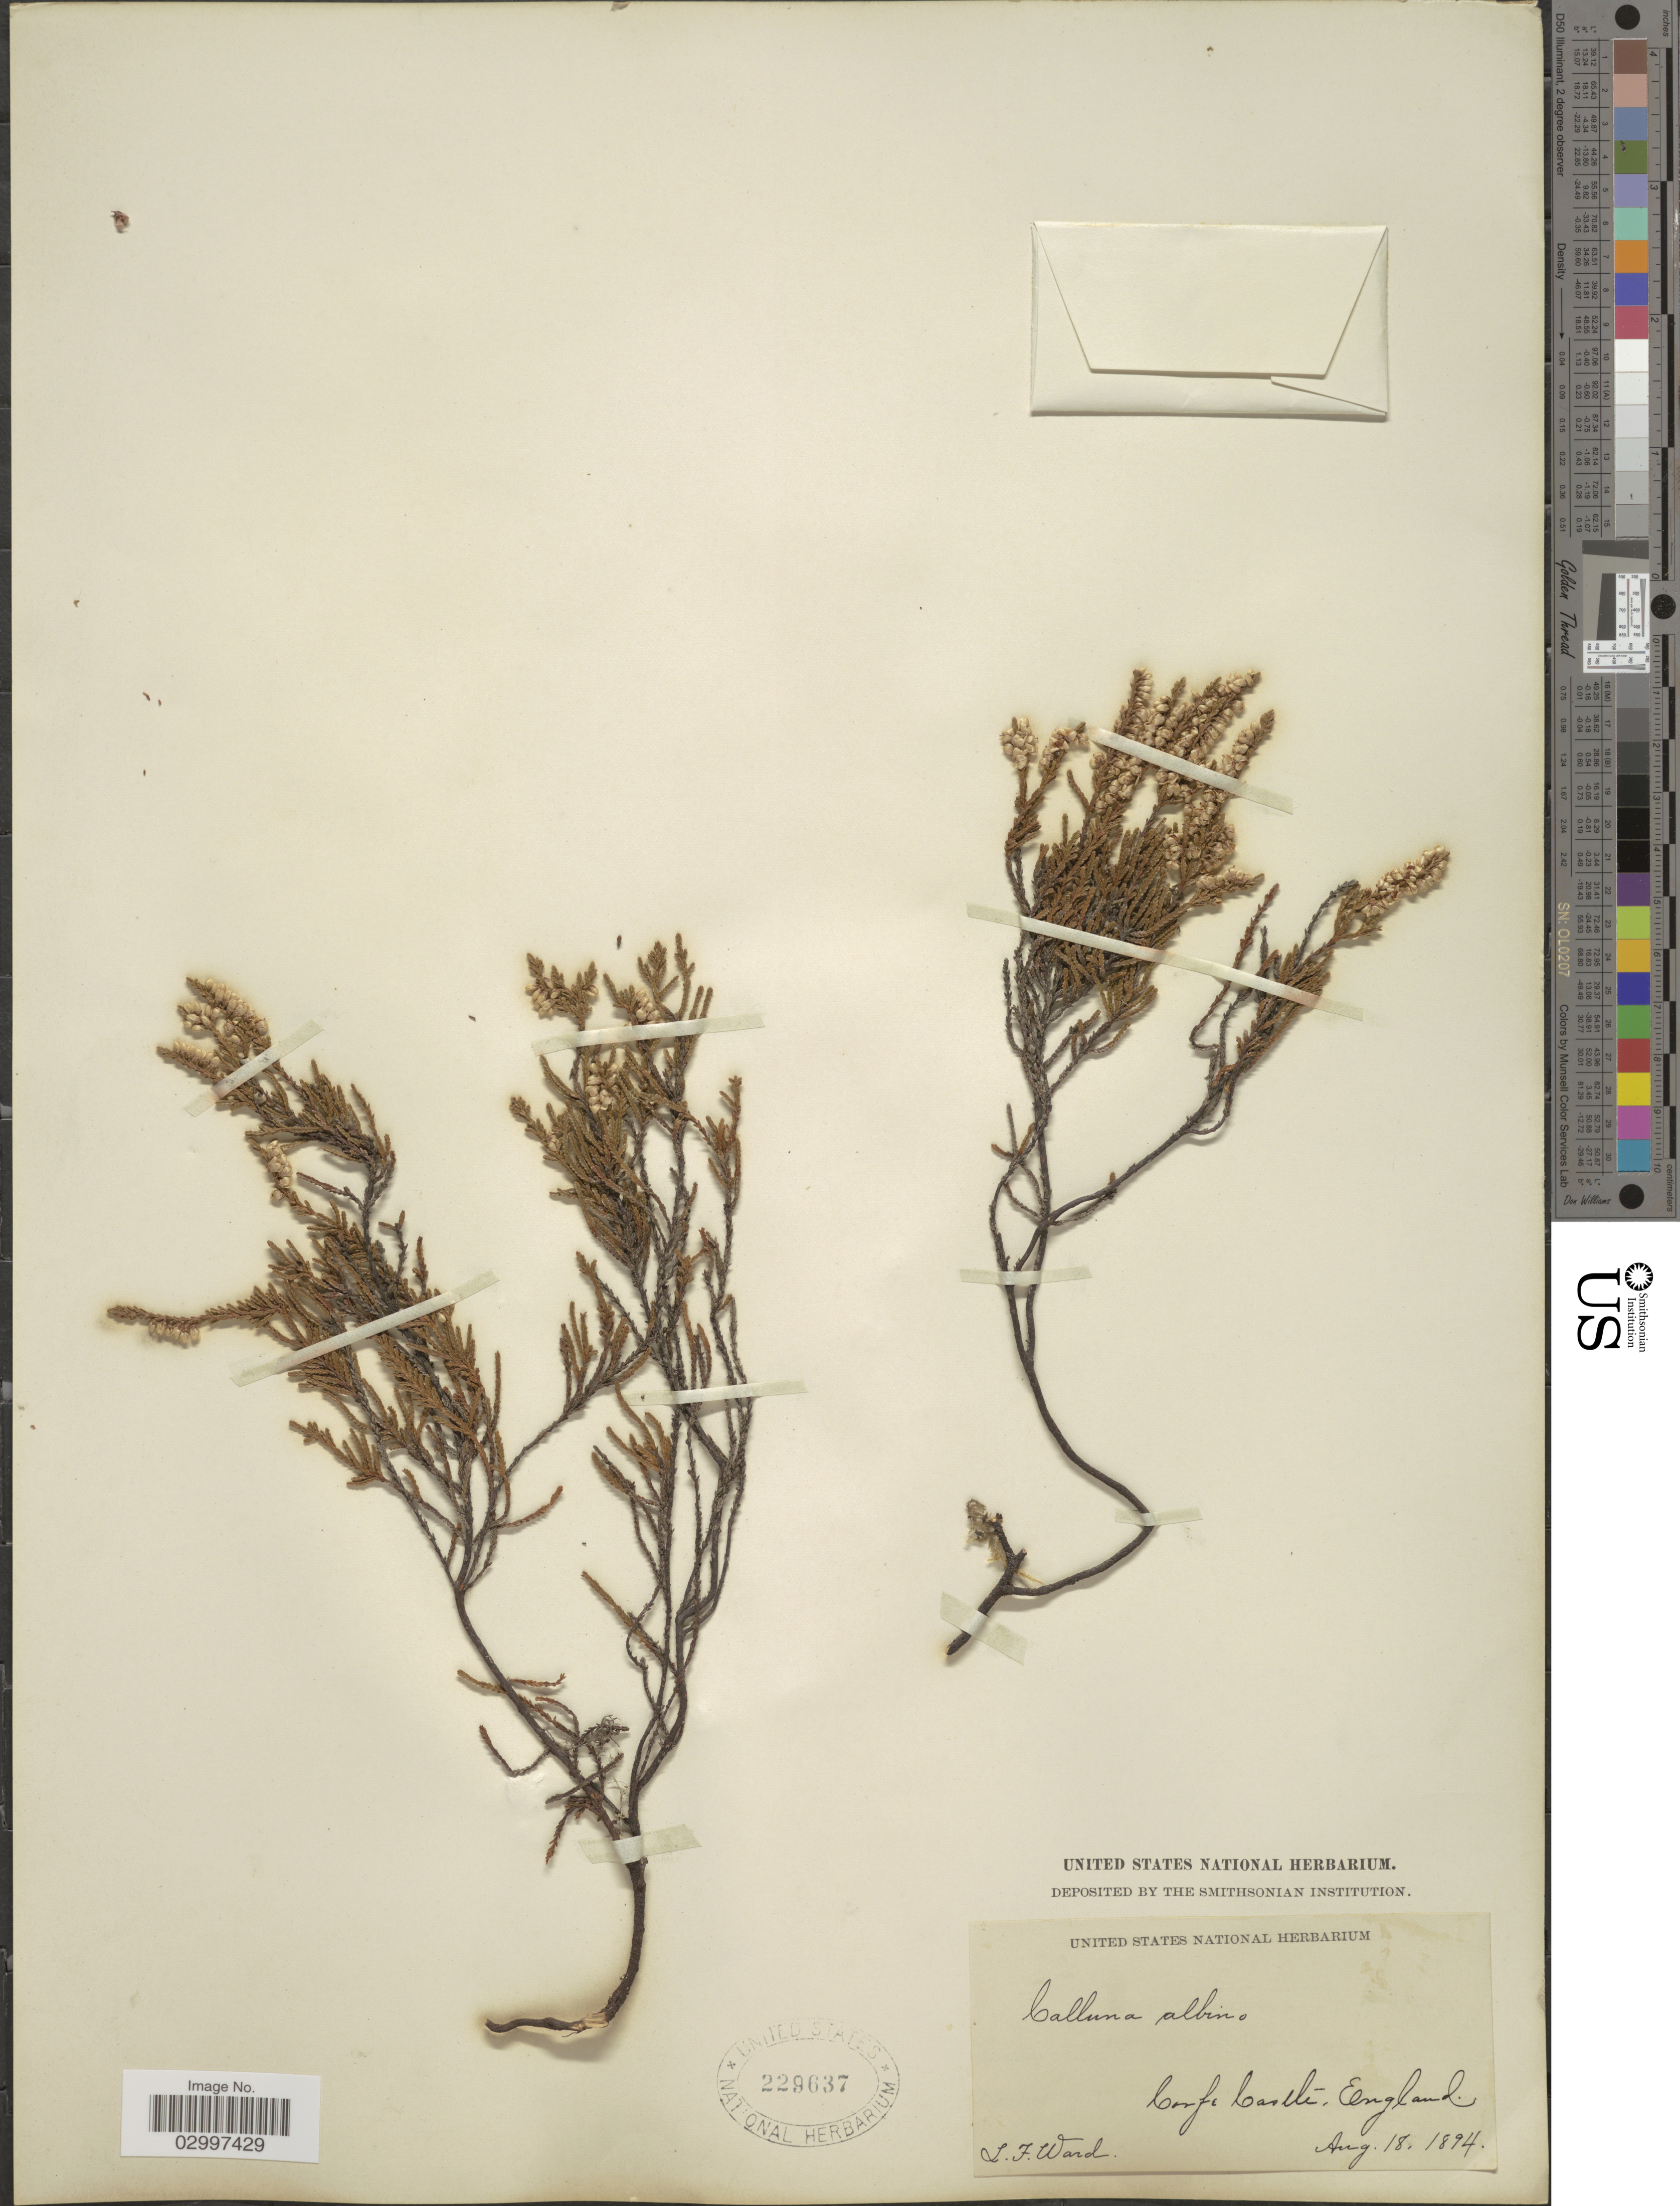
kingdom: Plantae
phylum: Tracheophyta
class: Magnoliopsida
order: Ericales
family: Ericaceae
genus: Calluna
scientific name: Calluna vulgaris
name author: (L.) Hull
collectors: L. Ward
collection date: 1894-08-18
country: United Kingdom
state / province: England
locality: Corfe Castle.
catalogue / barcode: US 229637